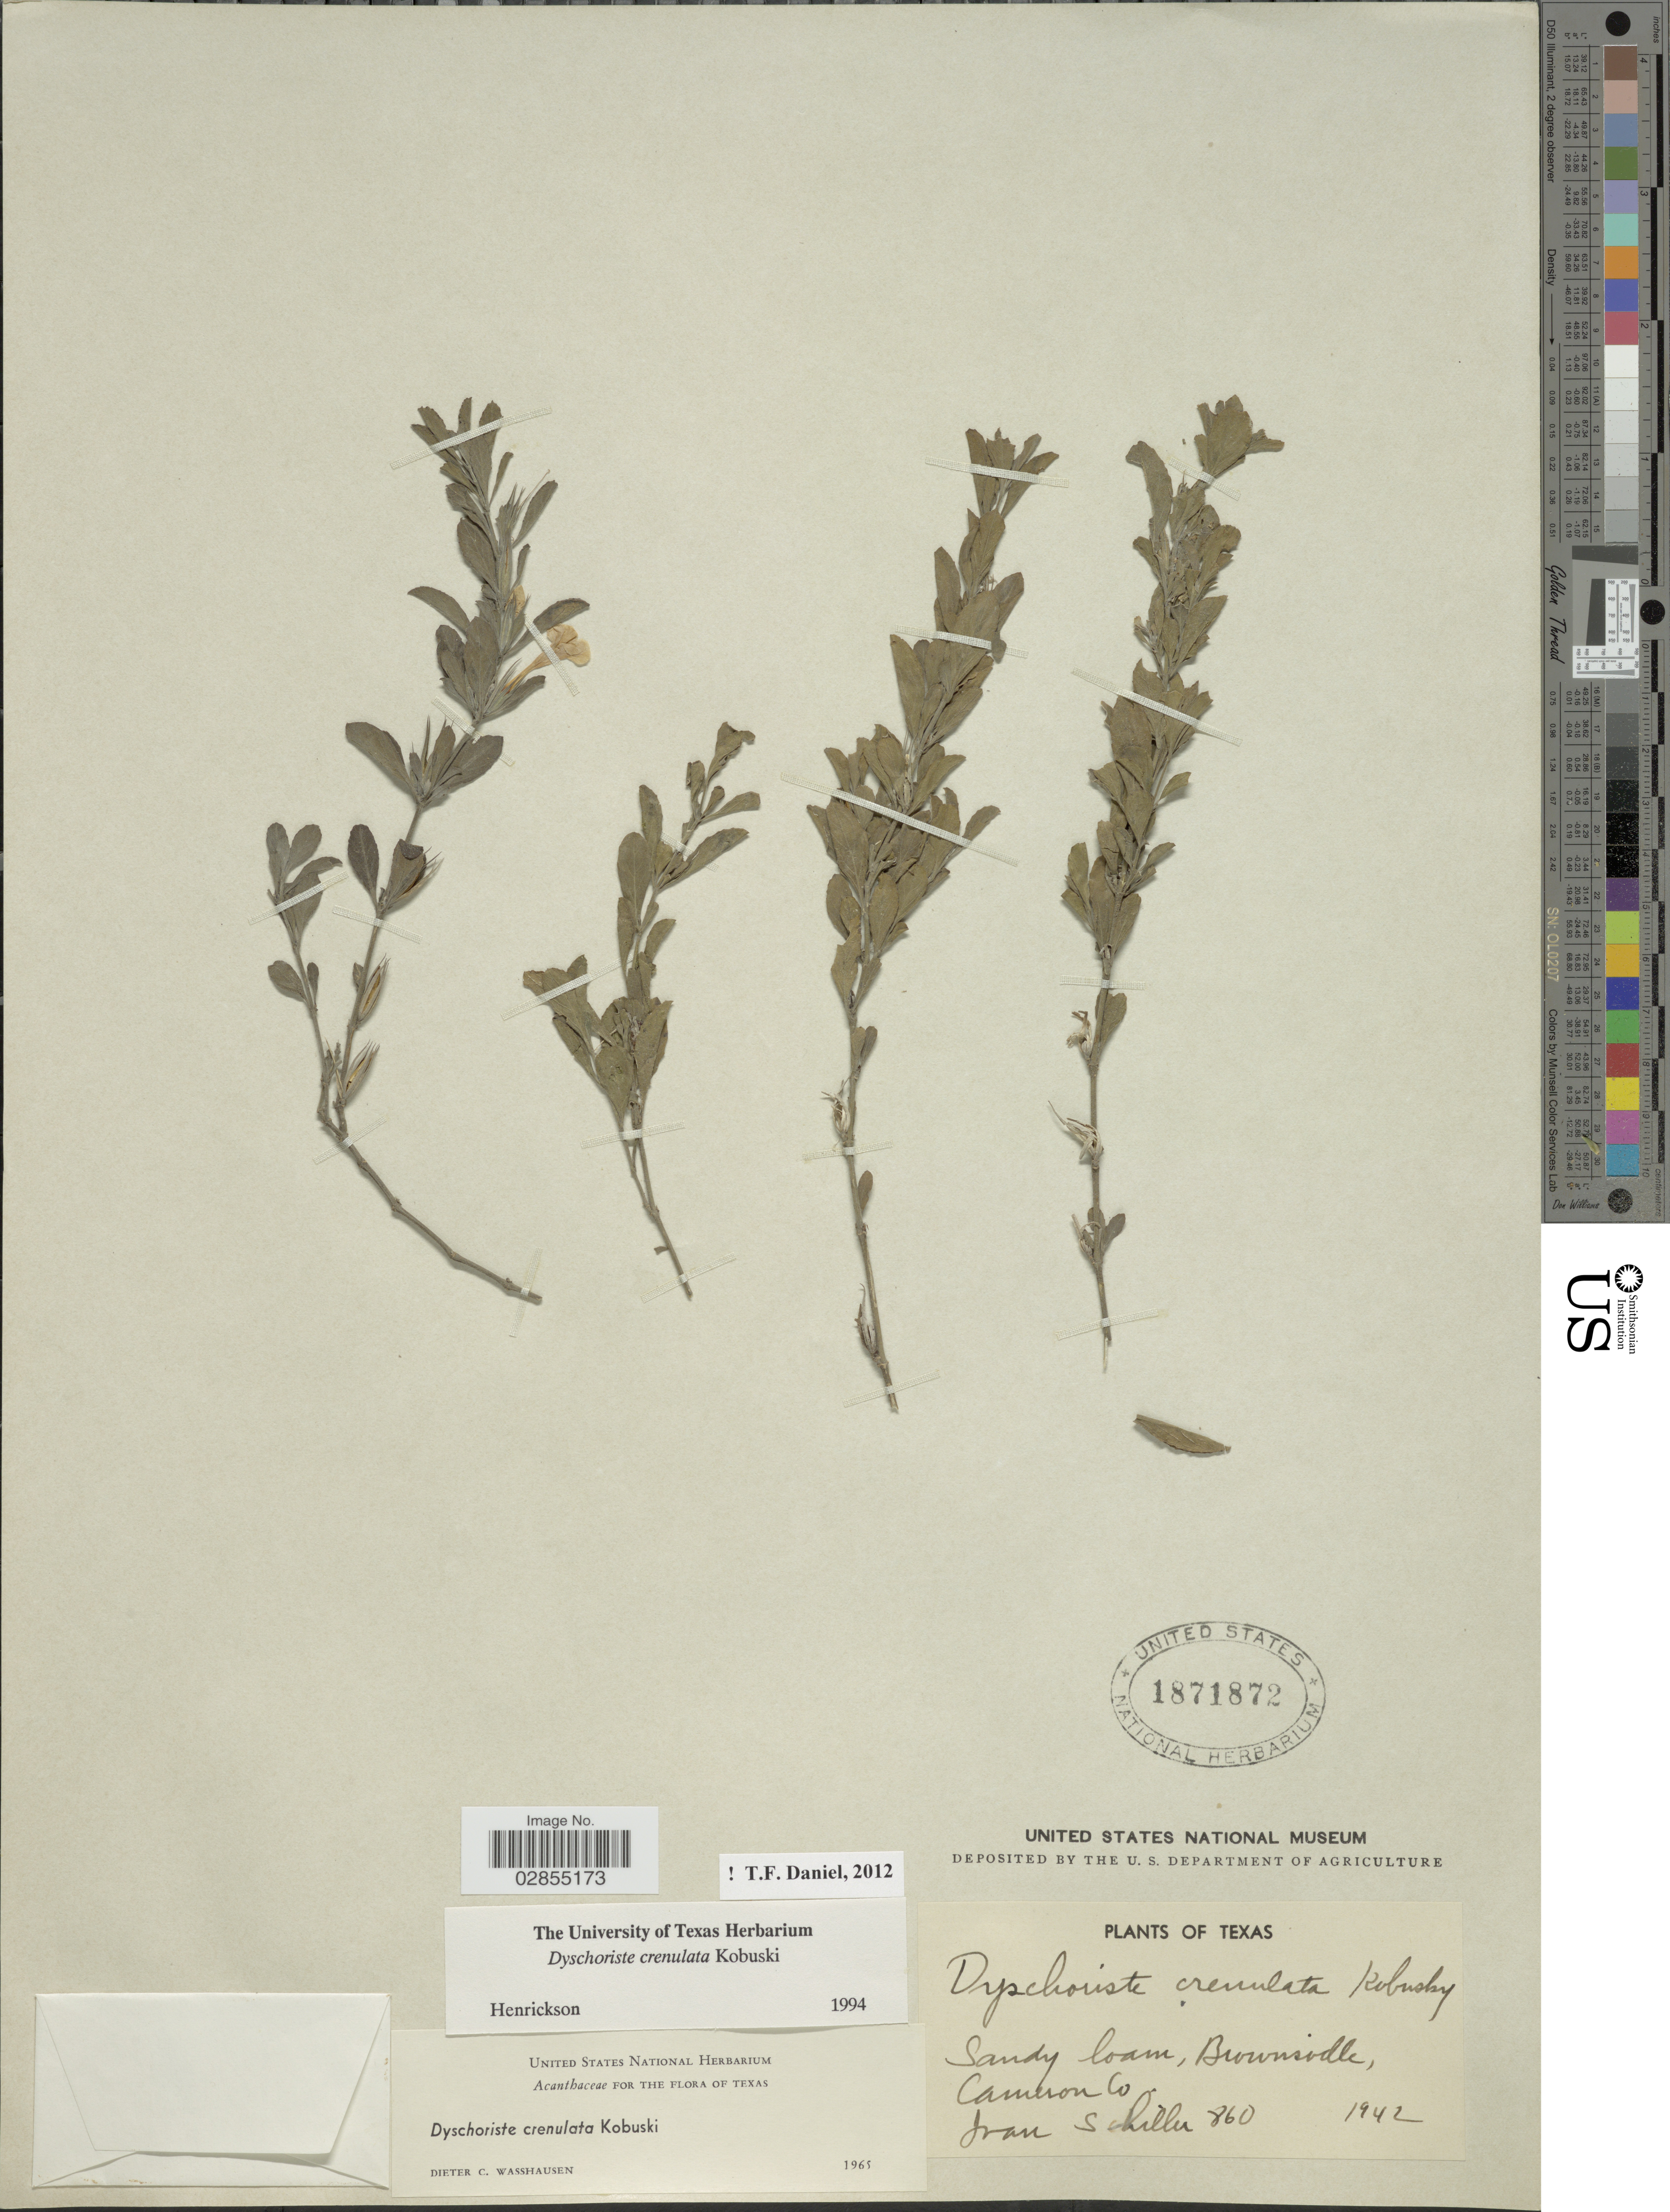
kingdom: Plantae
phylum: Tracheophyta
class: Magnoliopsida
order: Lamiales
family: Acanthaceae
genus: Dyschoriste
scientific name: Dyschoriste crenulata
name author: Kobuski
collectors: I. Schiller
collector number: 860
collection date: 1942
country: United States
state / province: Texas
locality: Brownsville, Cameron Co.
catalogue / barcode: US 1871872